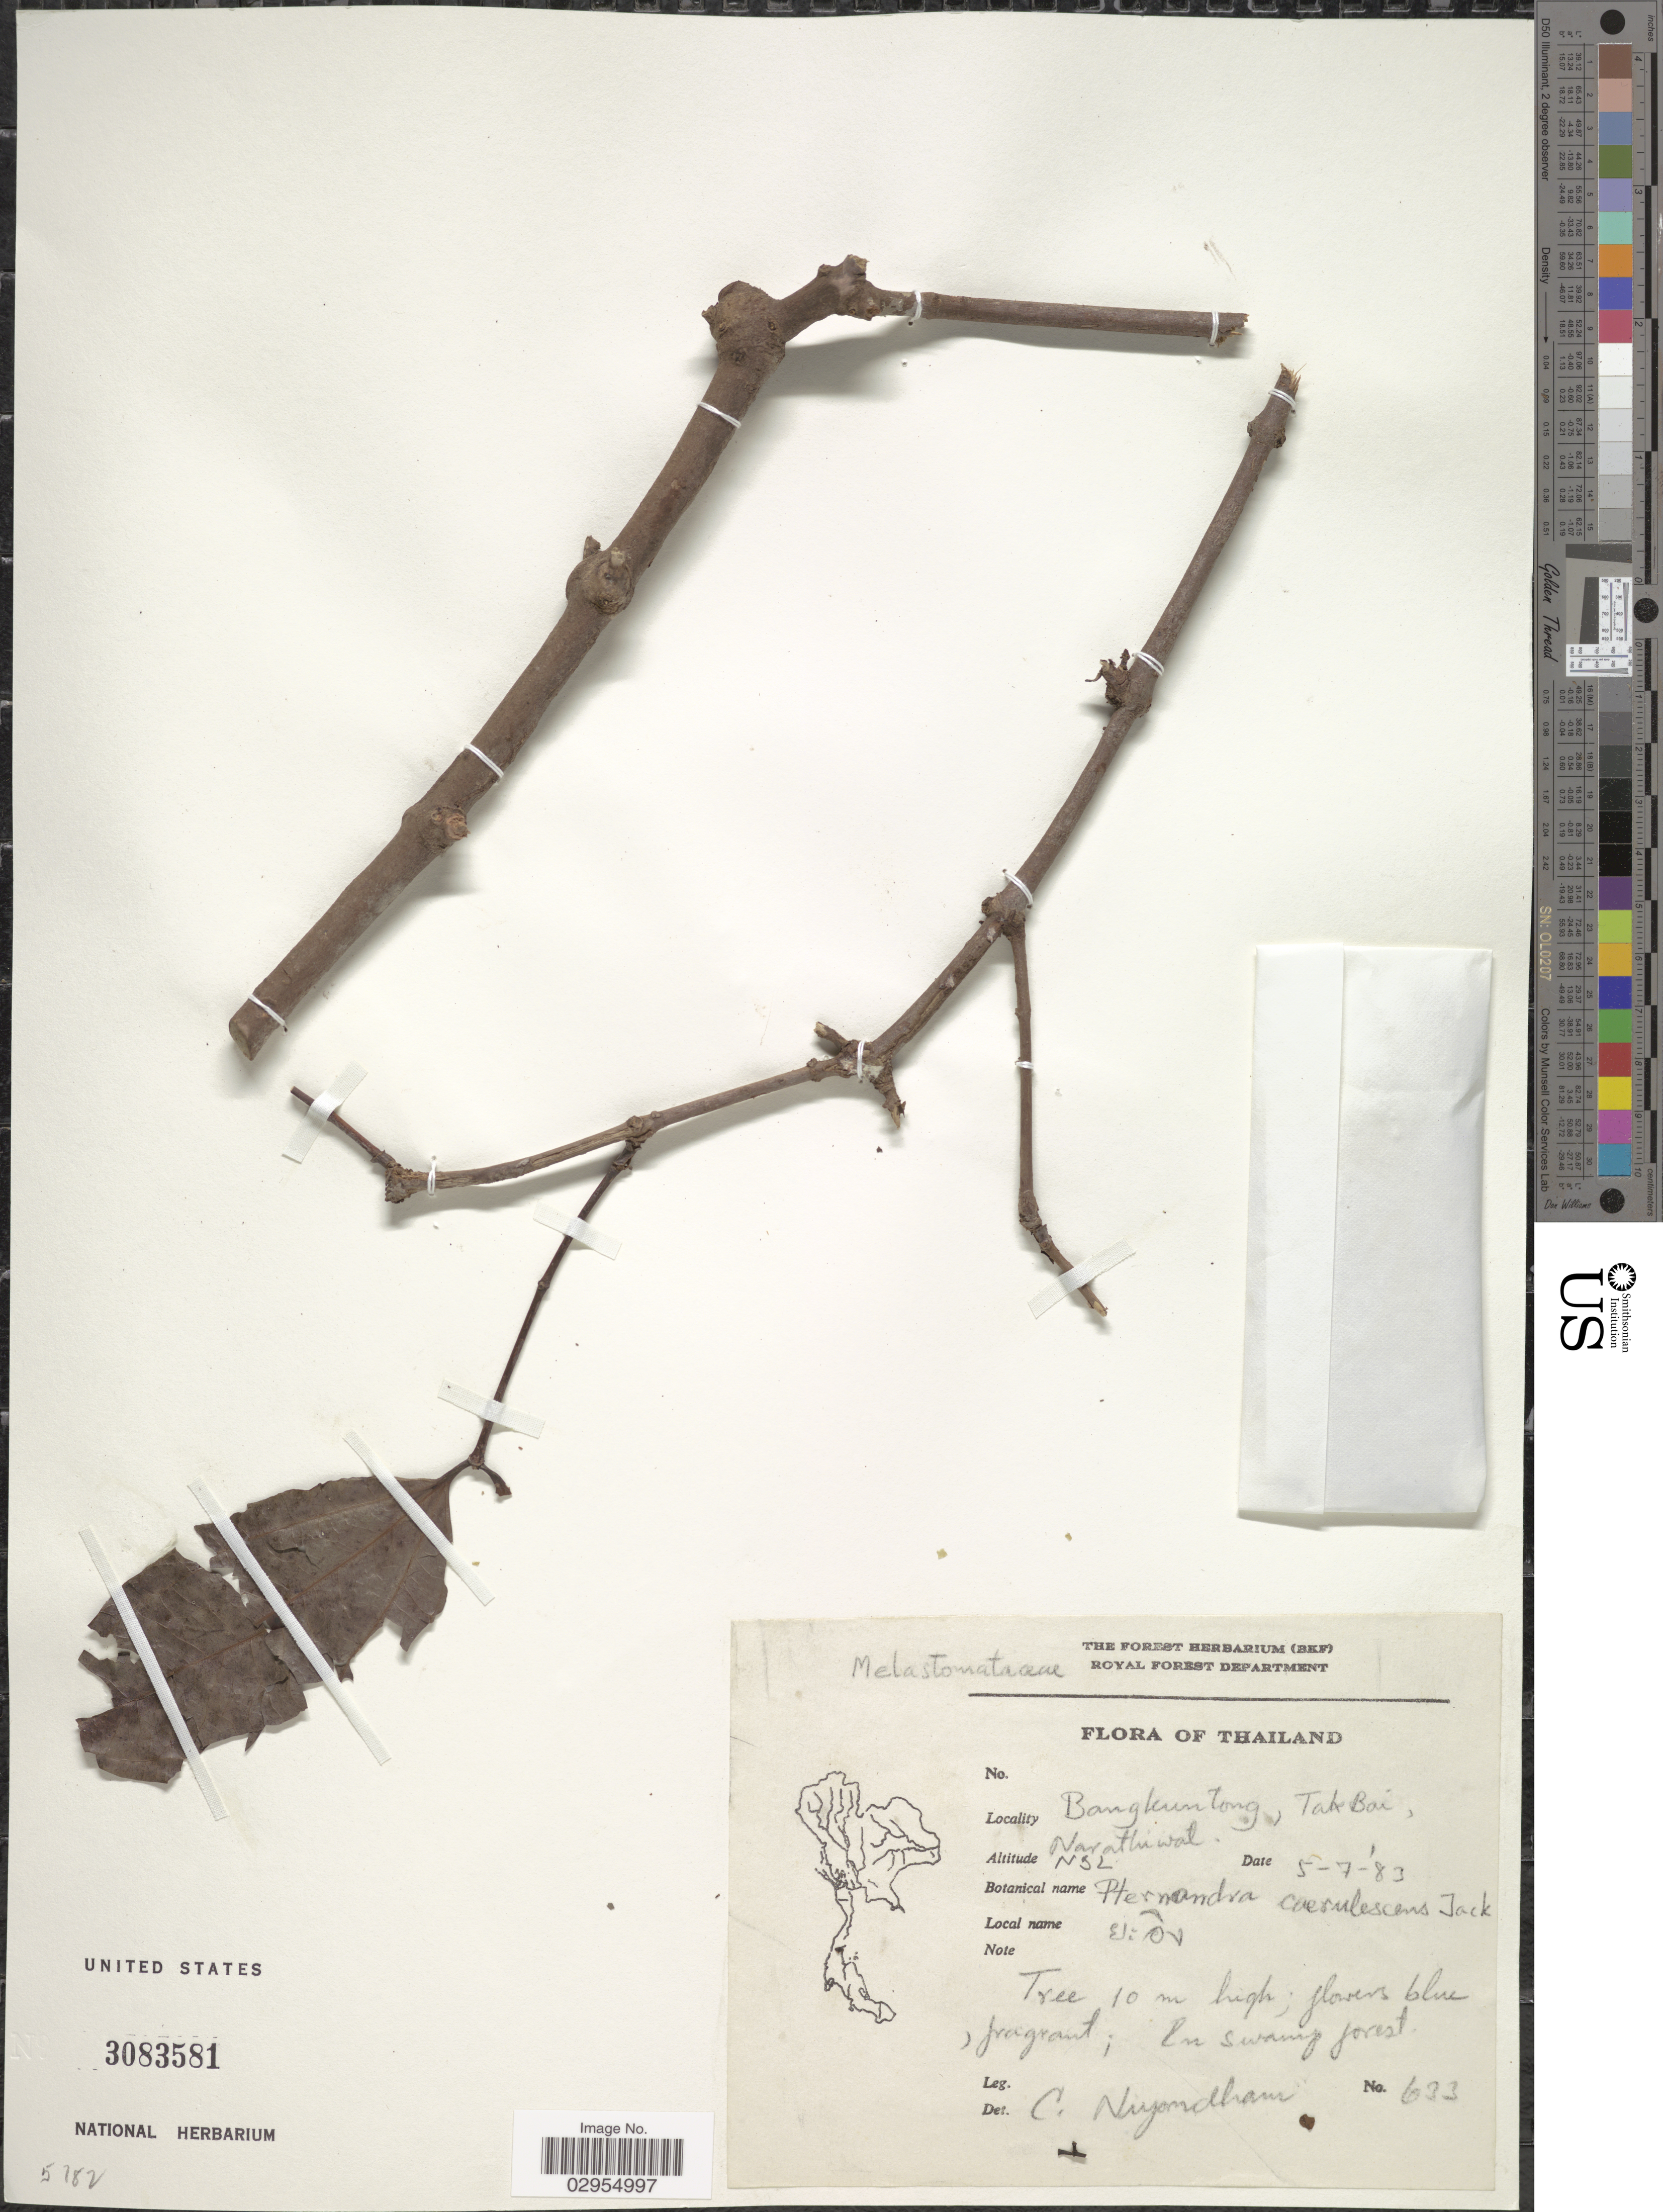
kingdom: Plantae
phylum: Tracheophyta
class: Magnoliopsida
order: Myrtales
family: Melastomataceae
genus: Pternandra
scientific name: Pternandra coerulescens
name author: Jack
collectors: C. Niyondham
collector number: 633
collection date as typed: Transcribed d/m/y: 5/7/83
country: Thailand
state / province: Narathiwat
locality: Bangkuntong, TakBai.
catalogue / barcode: US 3083581